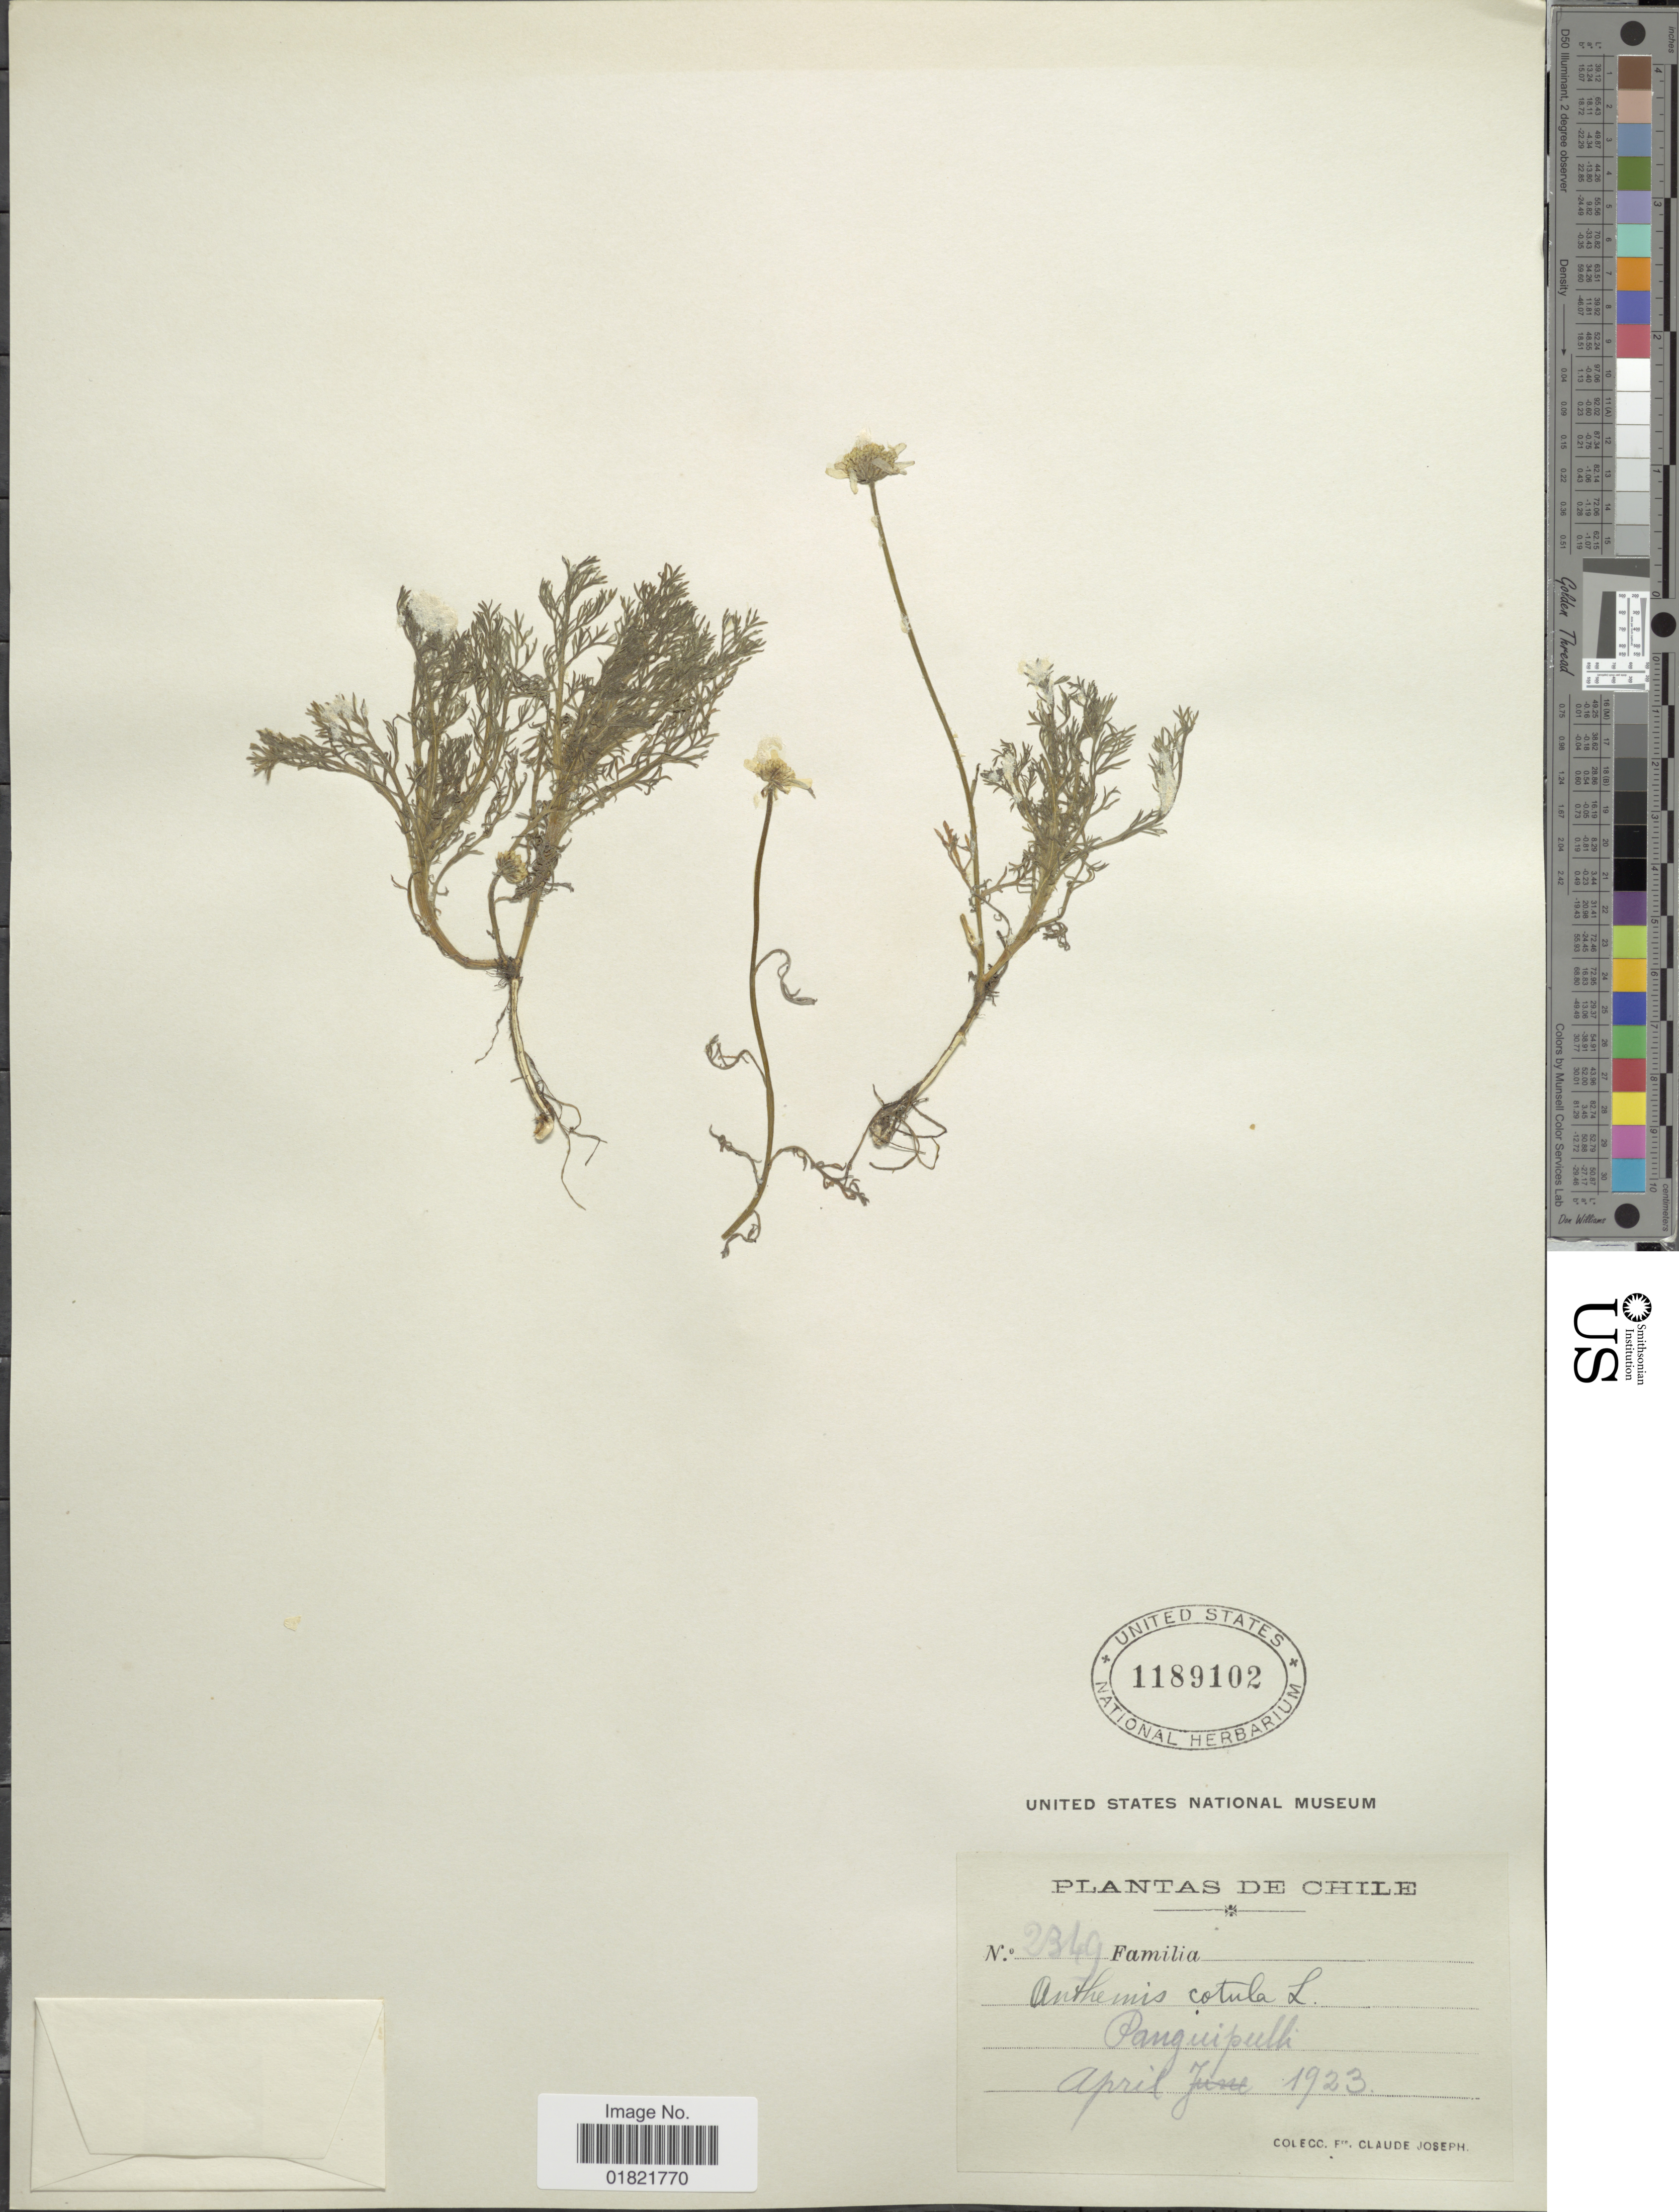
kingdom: Plantae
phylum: Tracheophyta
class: Magnoliopsida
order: Asterales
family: Asteraceae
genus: Anthemis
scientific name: Anthemis cotula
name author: L.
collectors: Frere Claude Joseph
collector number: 2349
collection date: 1923-04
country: Chile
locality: Panguipulli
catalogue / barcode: US 1189102